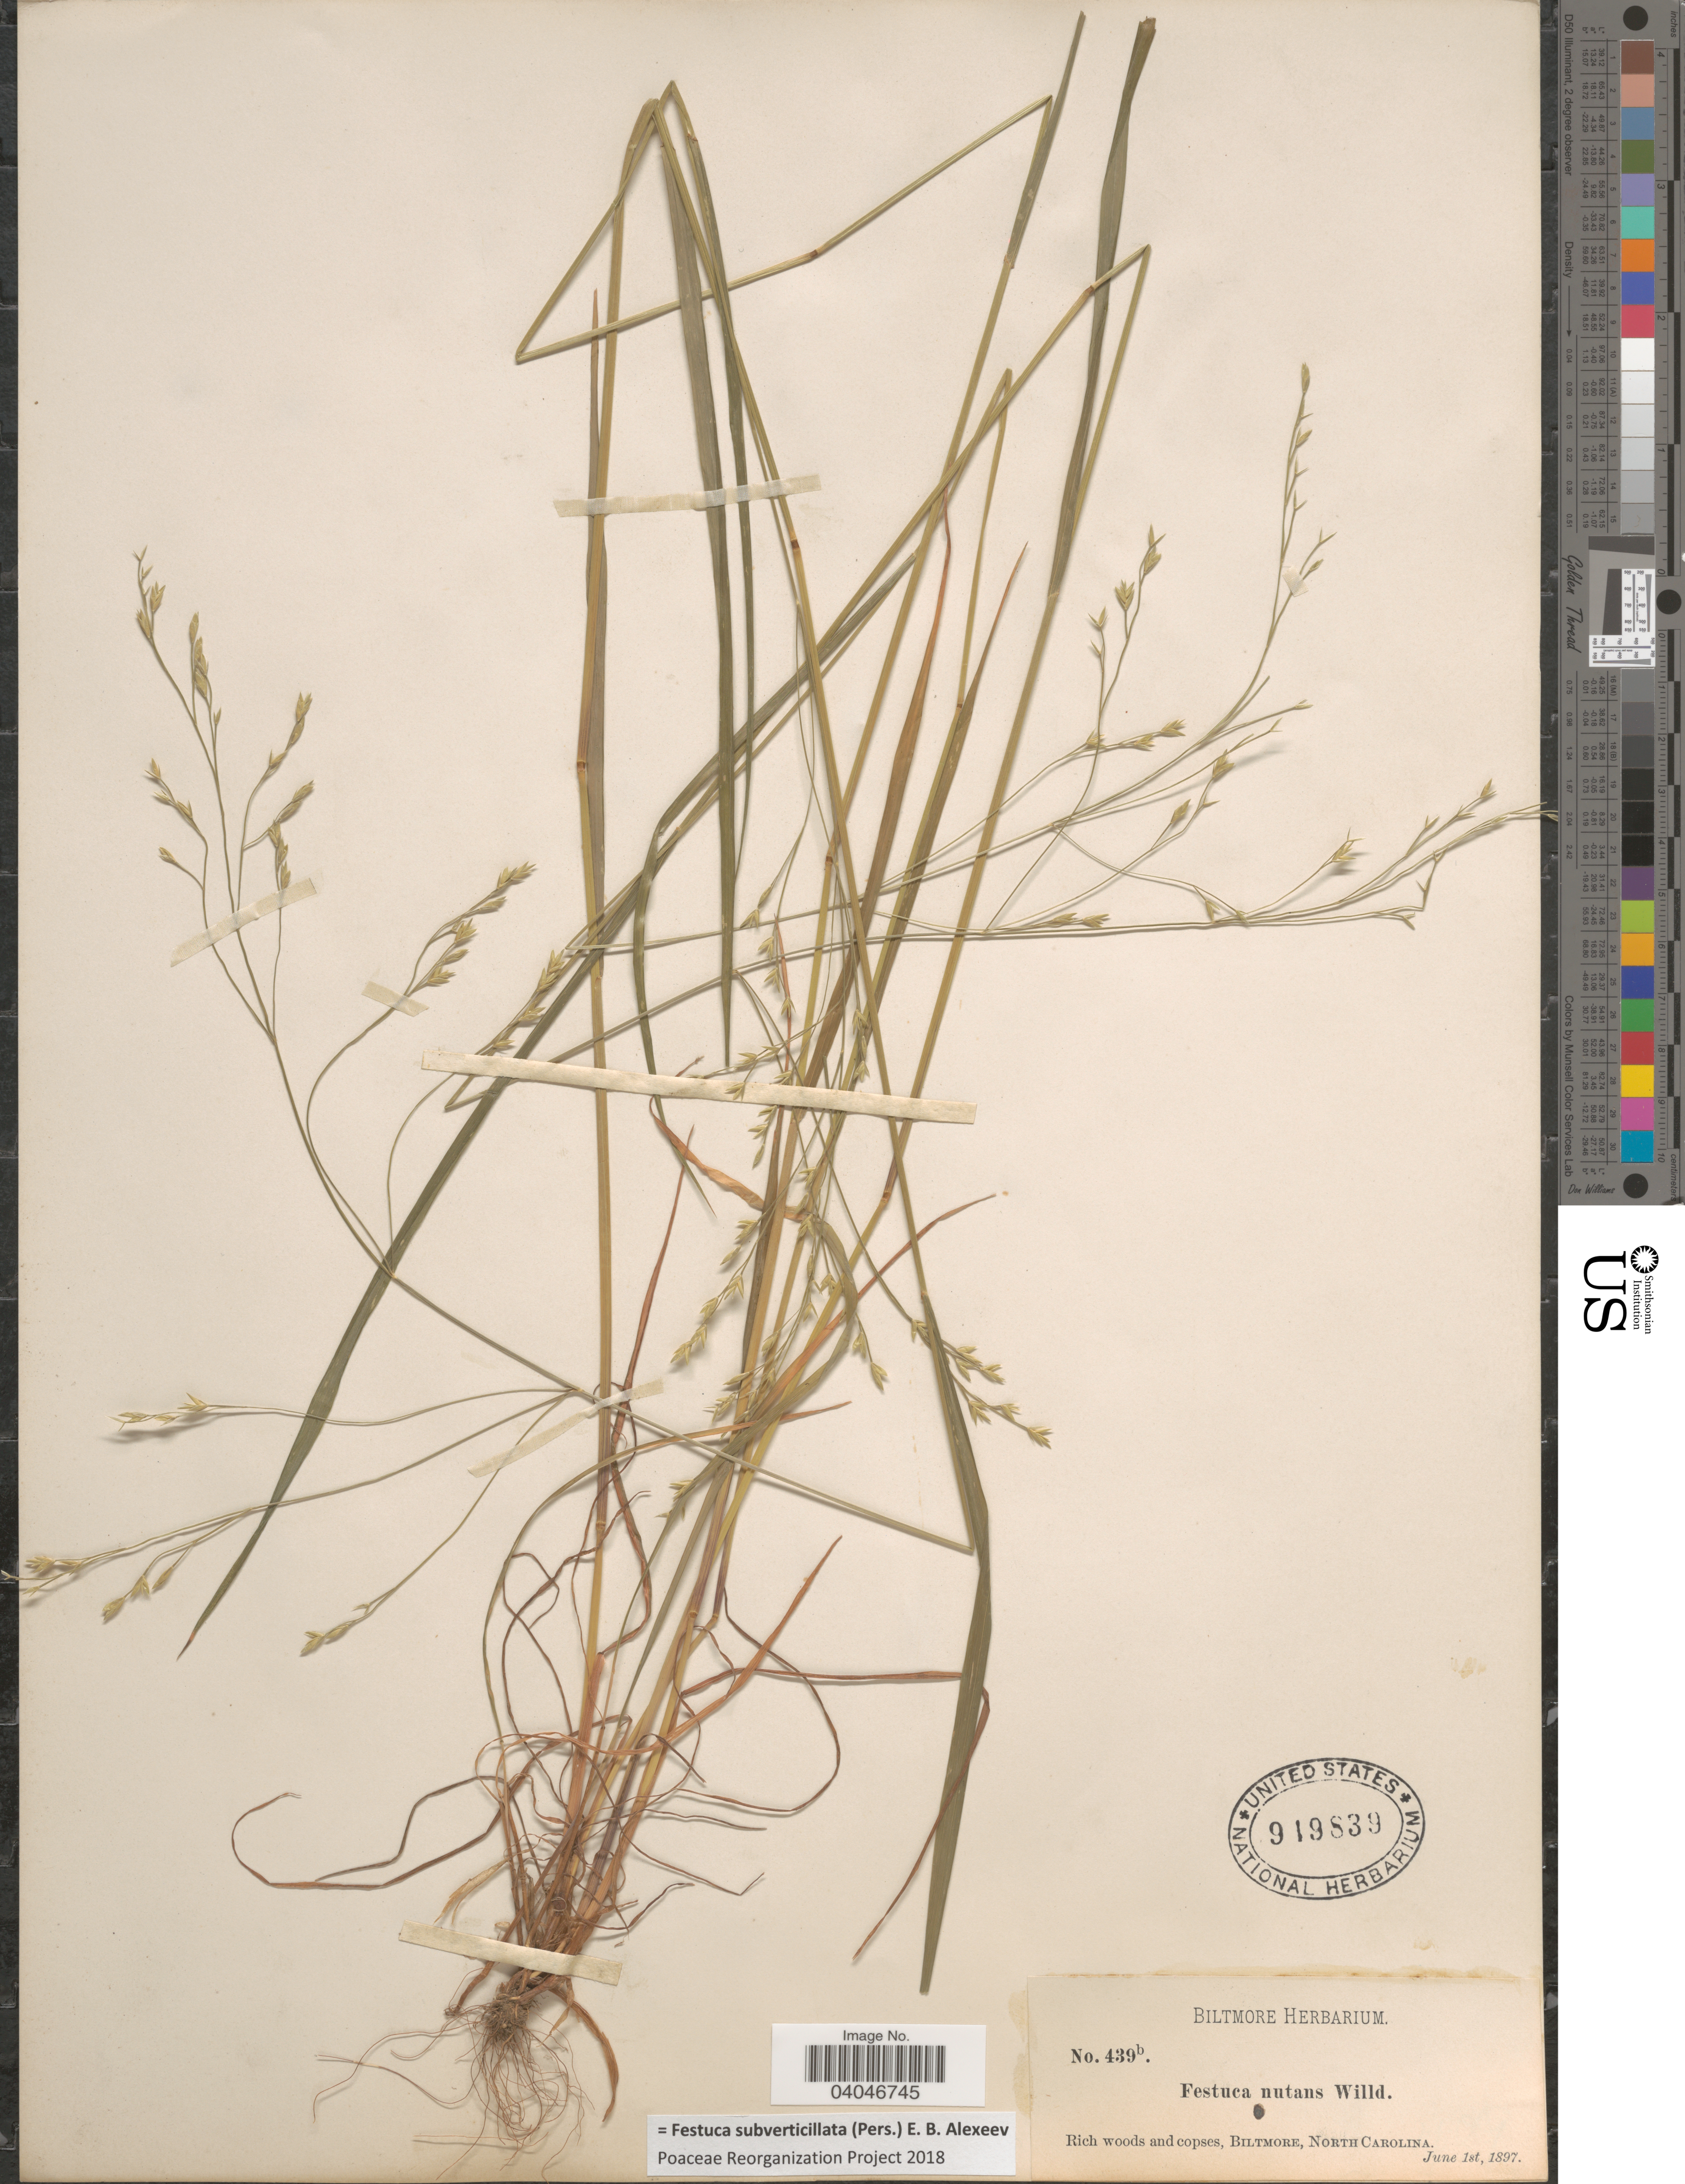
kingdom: Plantae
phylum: Tracheophyta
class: Liliopsida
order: Poales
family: Poaceae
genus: Festuca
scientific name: Festuca subverticillata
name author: (Pers.) E.B. Alexeev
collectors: ex herb. Biltmore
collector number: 439b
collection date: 1897-06-01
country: United States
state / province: North Carolina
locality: Rich woods and copses, Biltmore.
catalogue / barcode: US 949839